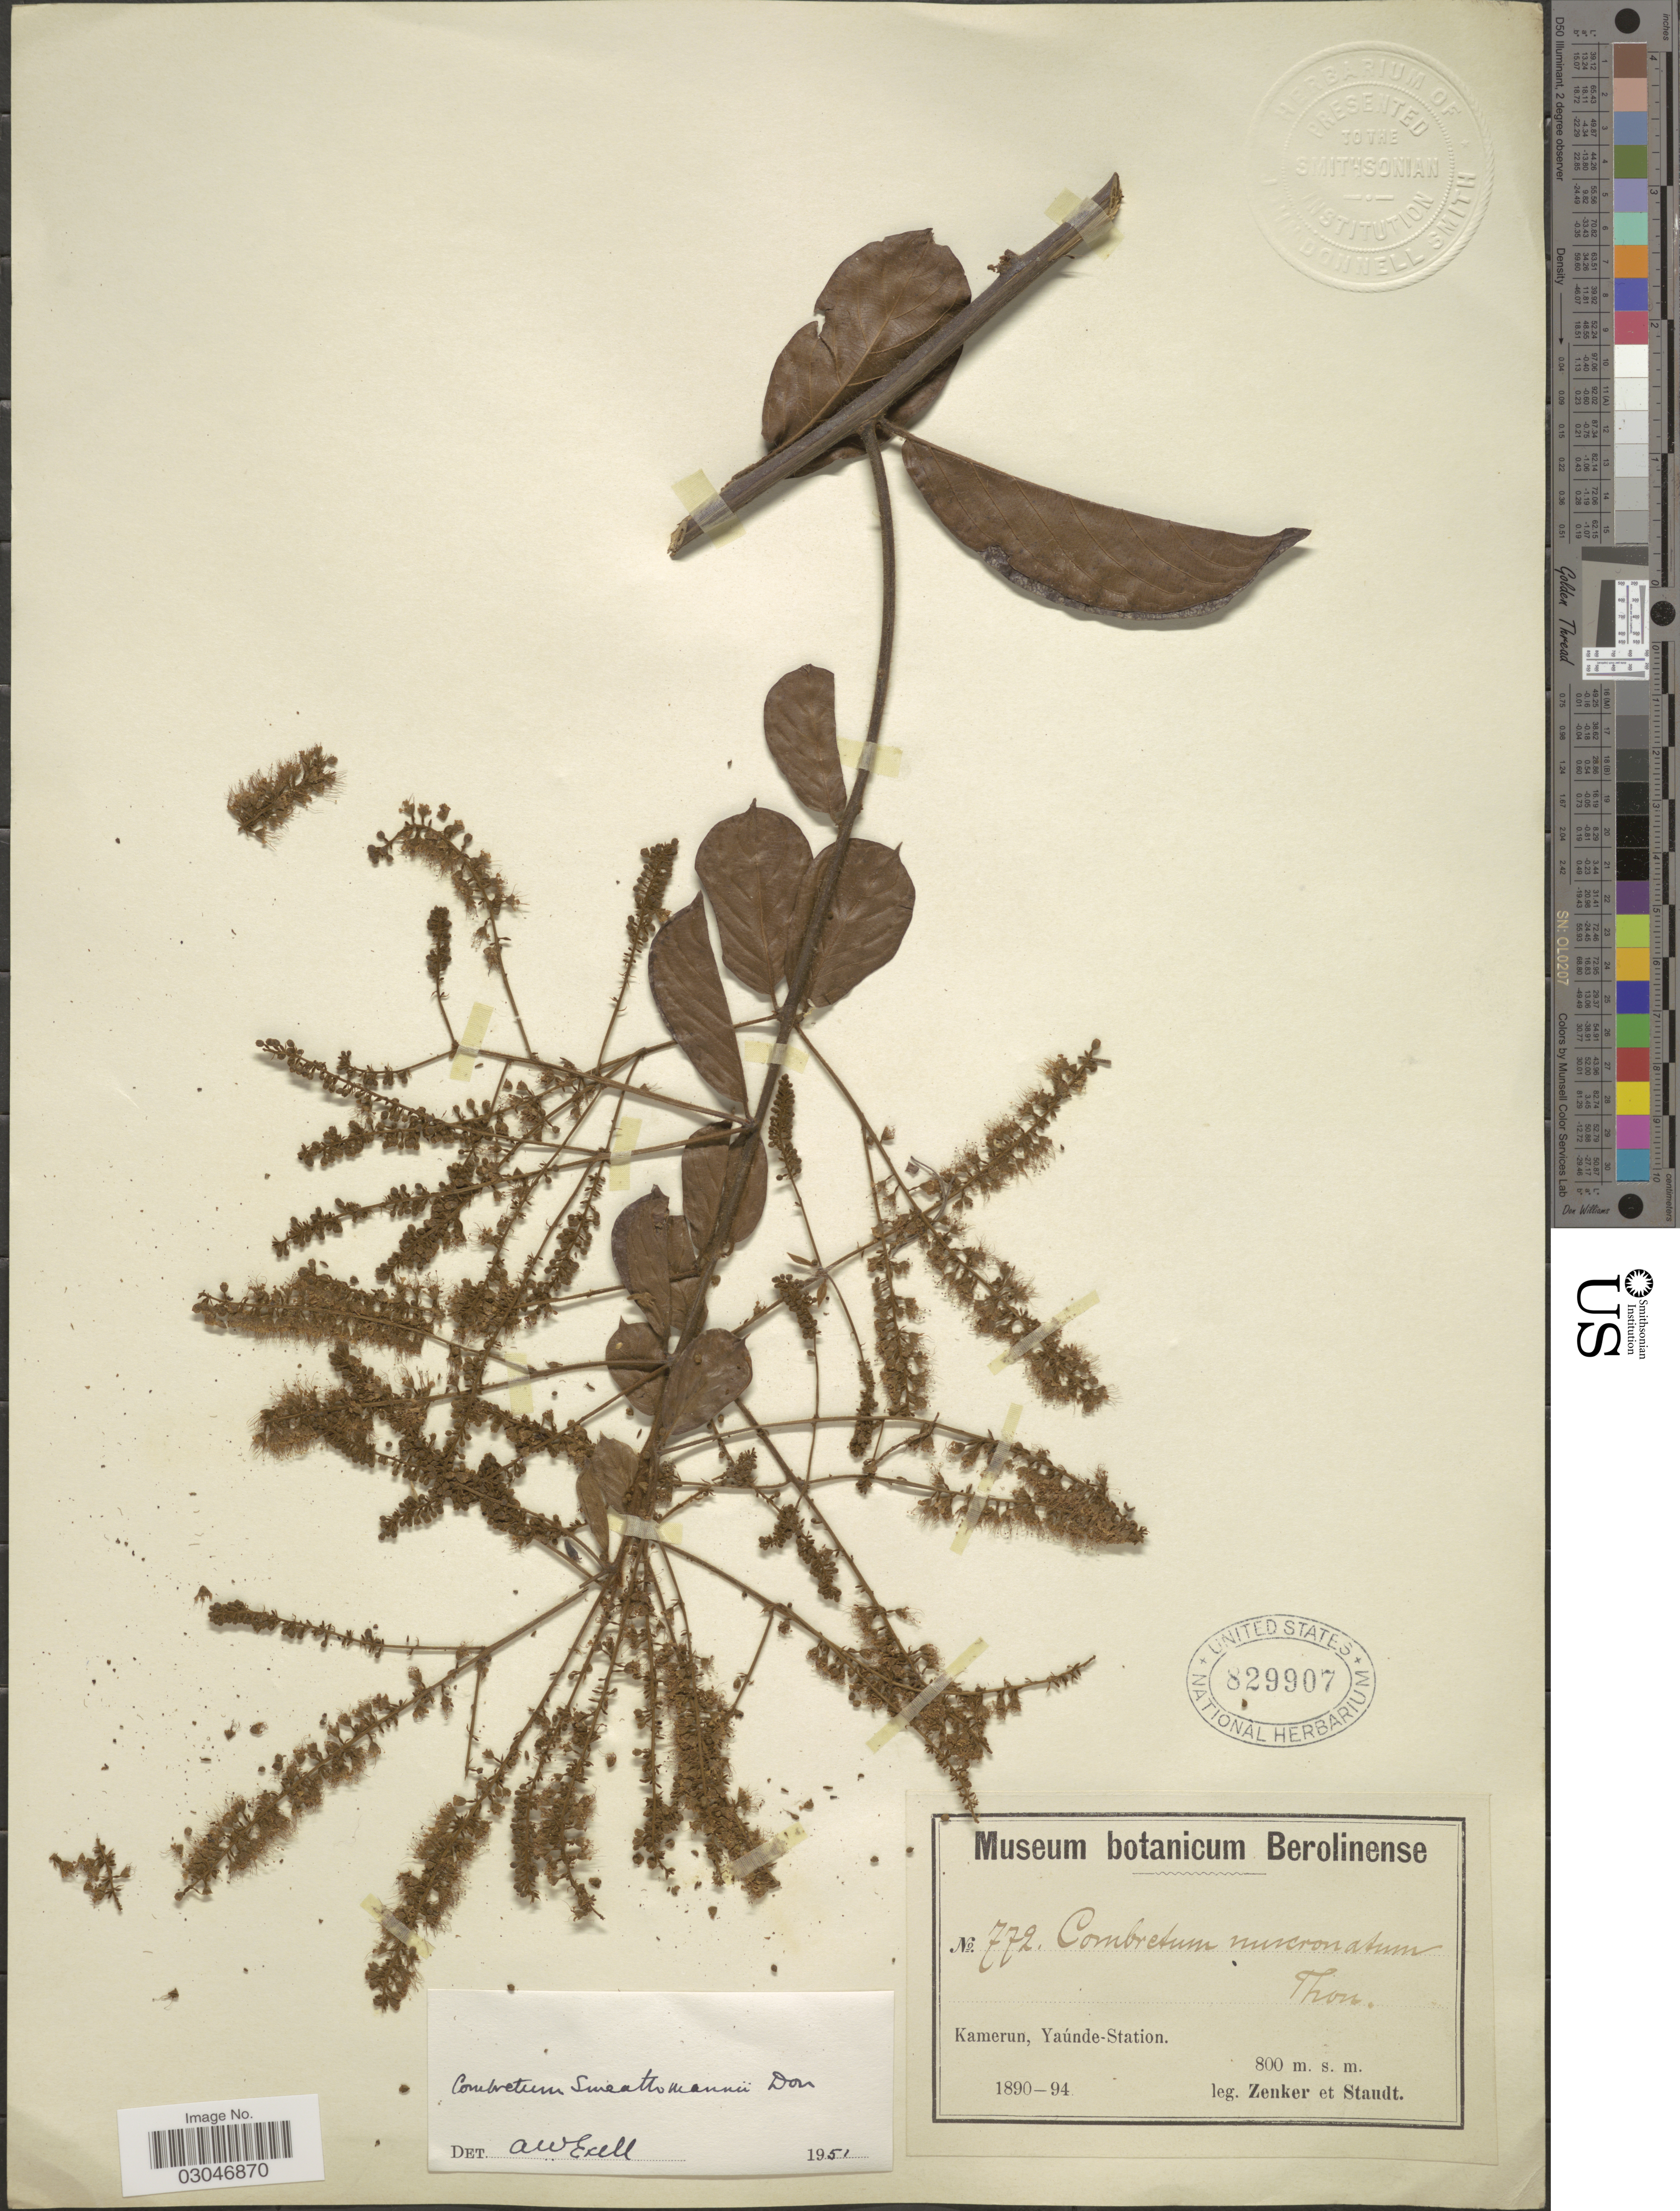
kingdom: Plantae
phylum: Tracheophyta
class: Magnoliopsida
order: Myrtales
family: Combretaceae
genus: Combretum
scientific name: Combretum smeathmannii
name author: G. Don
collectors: Zenker, -- & -. Staudt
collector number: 772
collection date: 1890/1894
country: Cameroon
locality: Kamerun, Yaúnde-Station.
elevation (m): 800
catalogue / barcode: US 829907